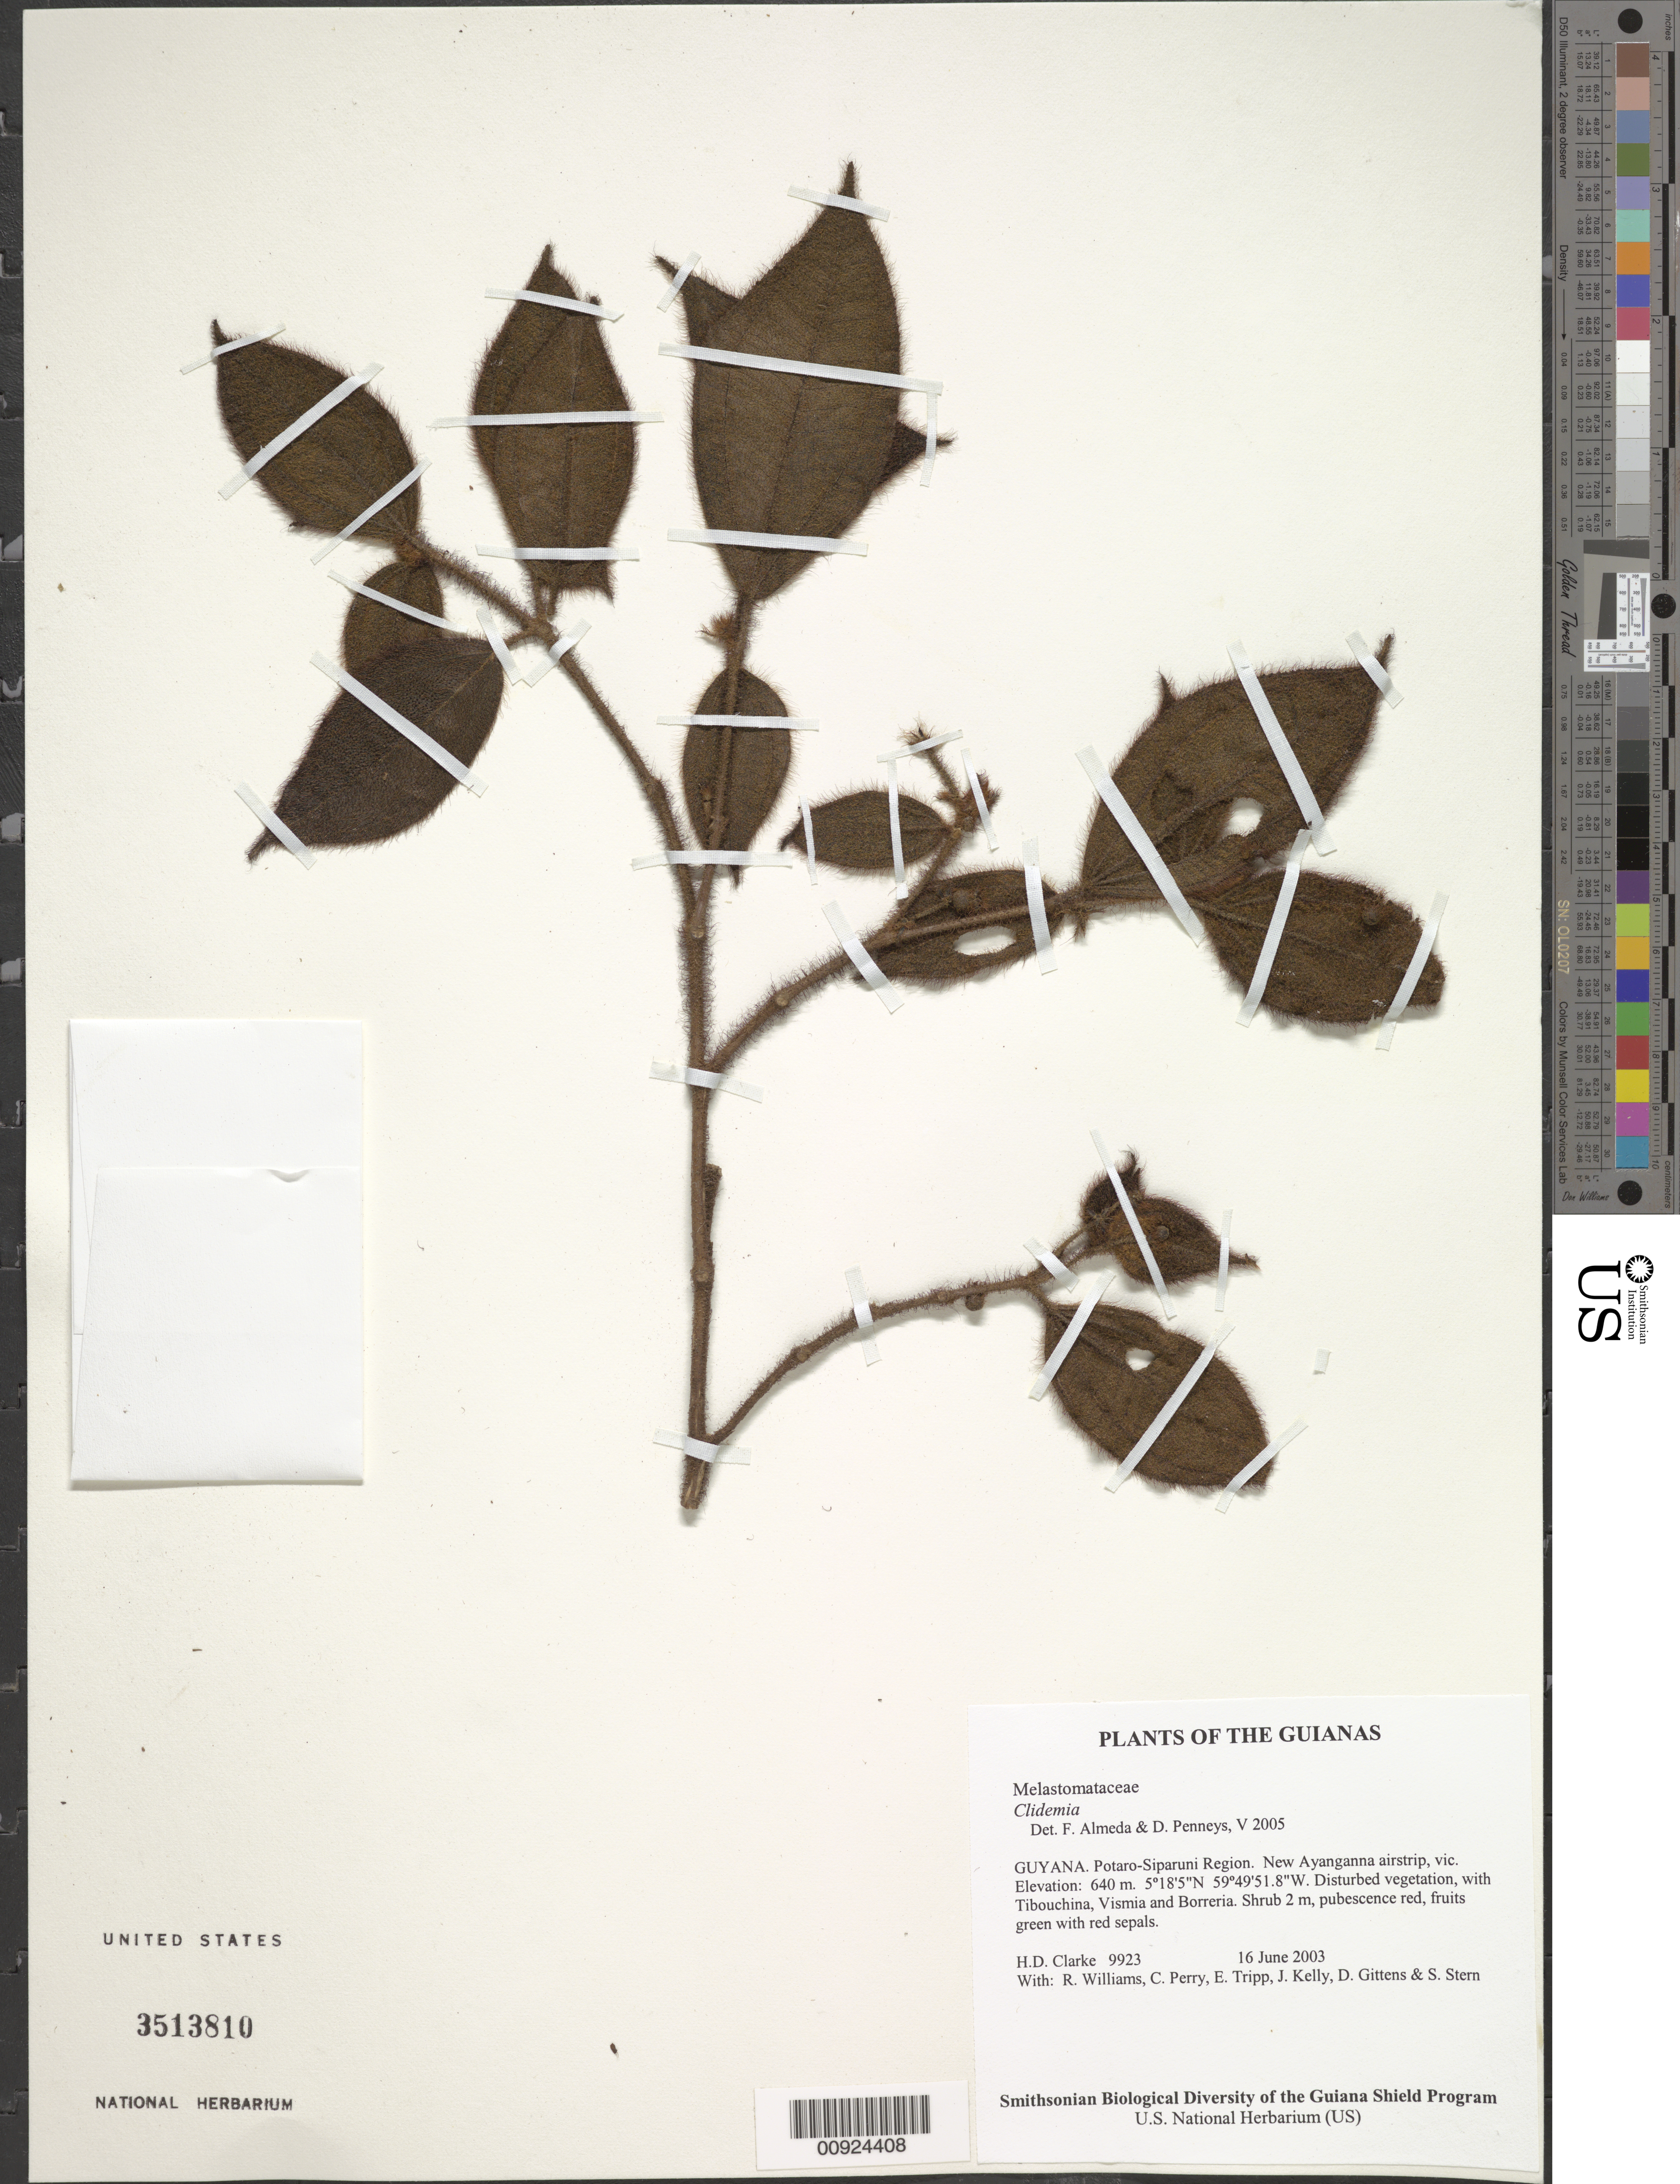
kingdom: Plantae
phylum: Tracheophyta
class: Magnoliopsida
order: Myrtales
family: Melastomataceae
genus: Miconia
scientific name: Miconia dependens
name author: (DC.) Judd & Maguire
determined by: Ferreira-Alves, R.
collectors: H. D. Clarke, R. Williams, C. Perry, E. Tripp, J. Kelly, D. Gittens & S. R. Stern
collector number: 9923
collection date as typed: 16 June 2003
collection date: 2003-06-16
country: Guyana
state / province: Potaro-Siparuni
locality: New Ayanganna airstrip, vic.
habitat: Disturbed vegetation, with Tibouchina, Vismia and Borreria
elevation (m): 640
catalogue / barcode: US 3513810